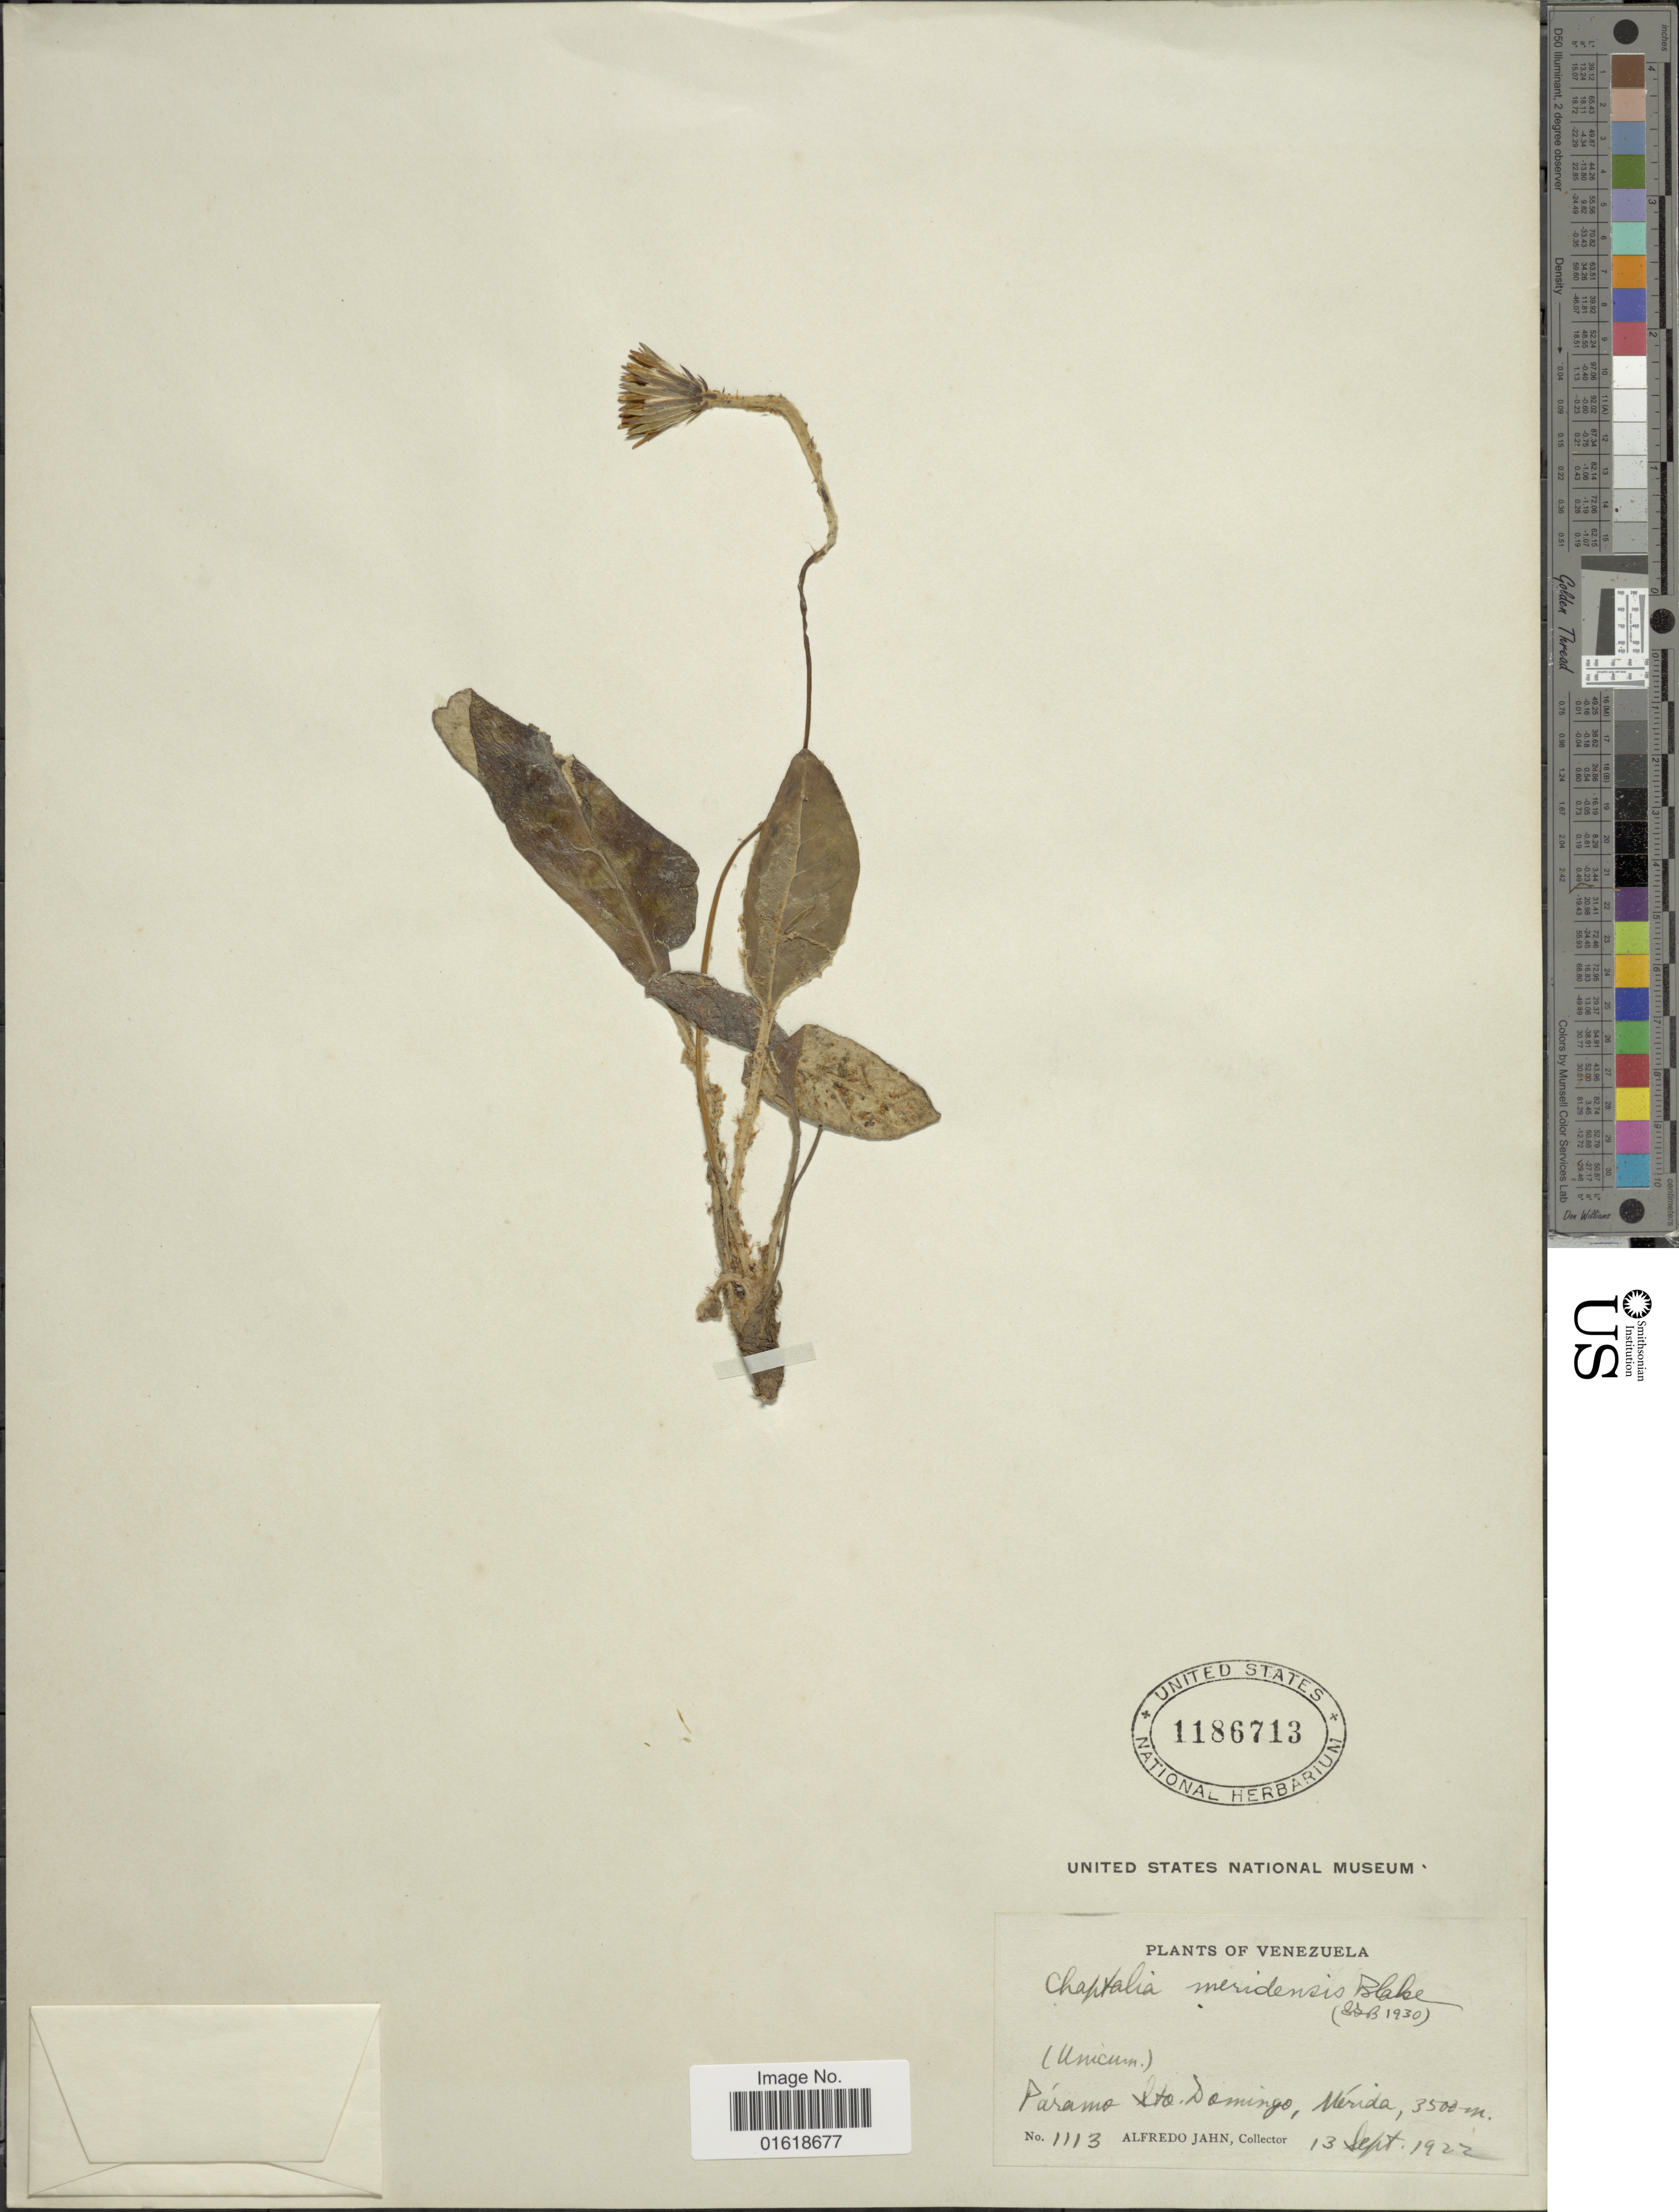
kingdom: Plantae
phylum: Tracheophyta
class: Magnoliopsida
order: Asterales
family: Asteraceae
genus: Chaptalia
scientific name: Chaptalia meridensis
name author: S.F. Blake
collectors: A. Jahn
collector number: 1113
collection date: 1922-09-13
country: Venezuela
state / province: Mérida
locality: Páramo Sto. Domingo, Mérida.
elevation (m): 3500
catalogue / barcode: US 1186713